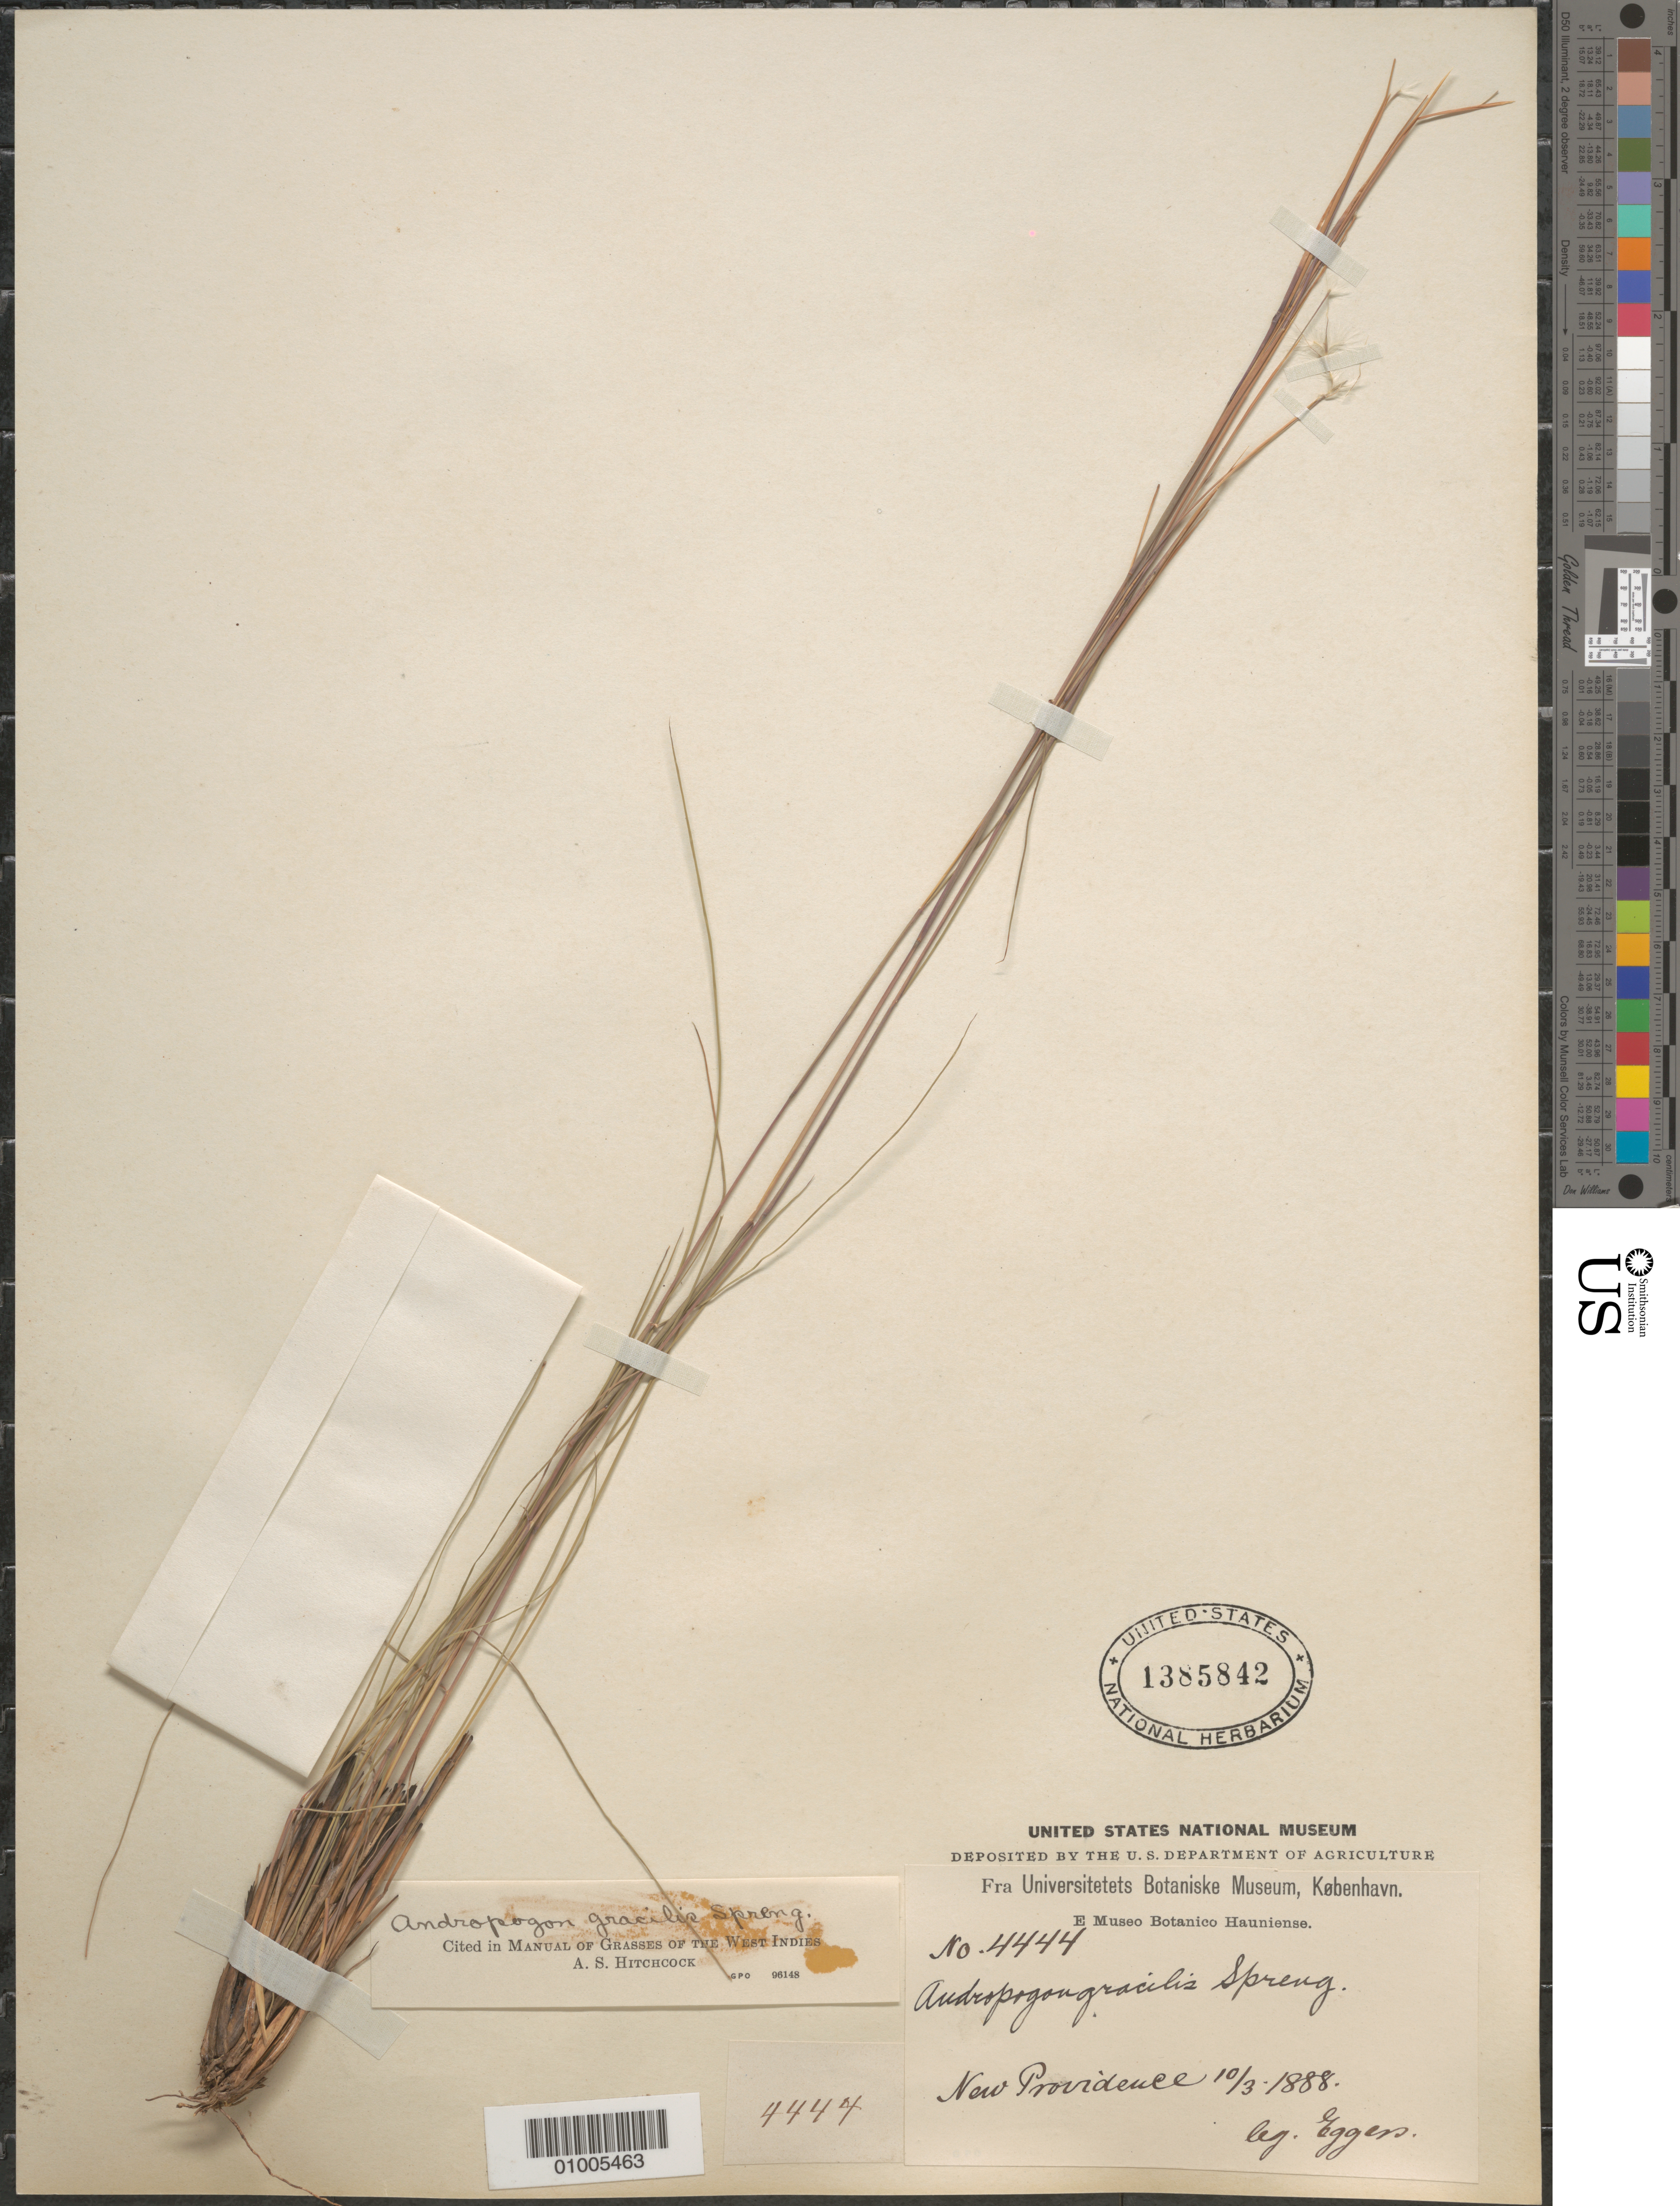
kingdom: Plantae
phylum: Tracheophyta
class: Liliopsida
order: Poales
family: Poaceae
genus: Andropogon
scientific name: Andropogon gracilis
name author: Spreng.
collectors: H. F. A. von Eggers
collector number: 4444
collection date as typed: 10 Mar 1888 or 03 Oct 1888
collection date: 1888-03-10 or 1888-10-03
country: Bahamas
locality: New Providence.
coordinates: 0 N, 0 E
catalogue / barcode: US 1385842